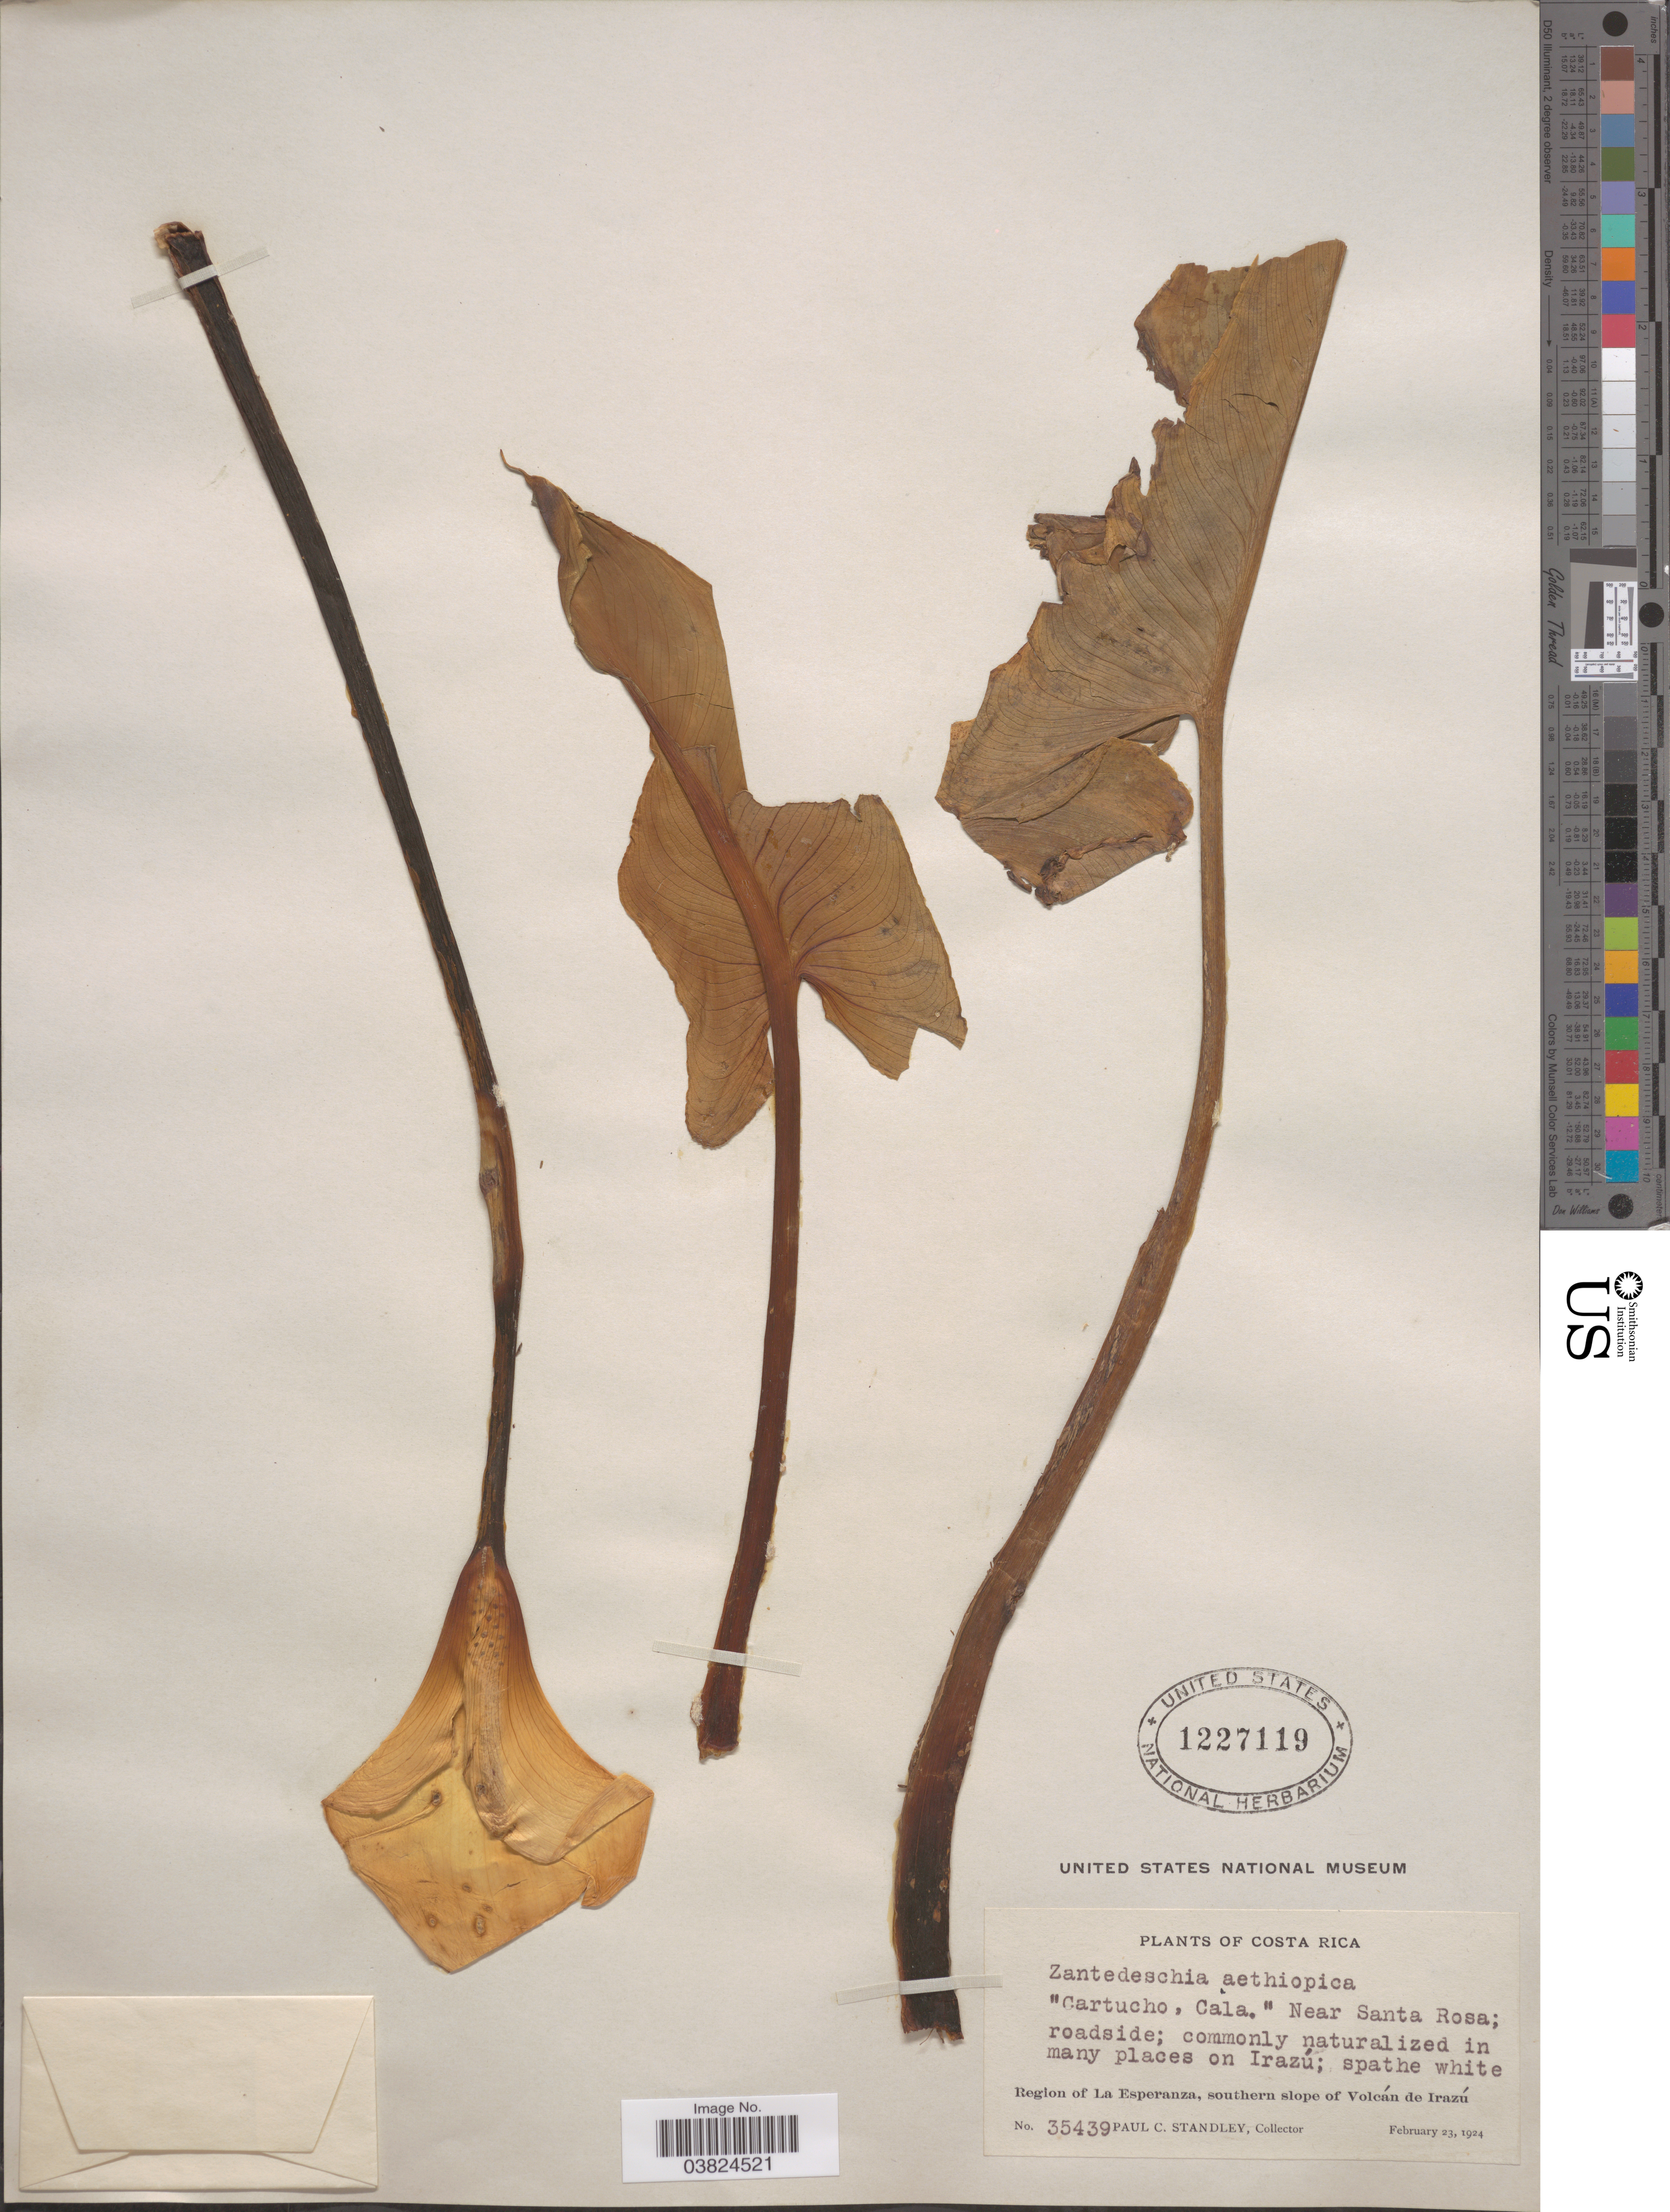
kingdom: Plantae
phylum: Tracheophyta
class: Liliopsida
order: Alismatales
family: Araceae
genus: Zantedeschia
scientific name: Zantedeschia aethiopica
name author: (L.) Spreng.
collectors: P. C. Standley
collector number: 35439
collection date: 1924-02-23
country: Costa Rica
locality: Cartucho, Cala.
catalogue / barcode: US 1227119